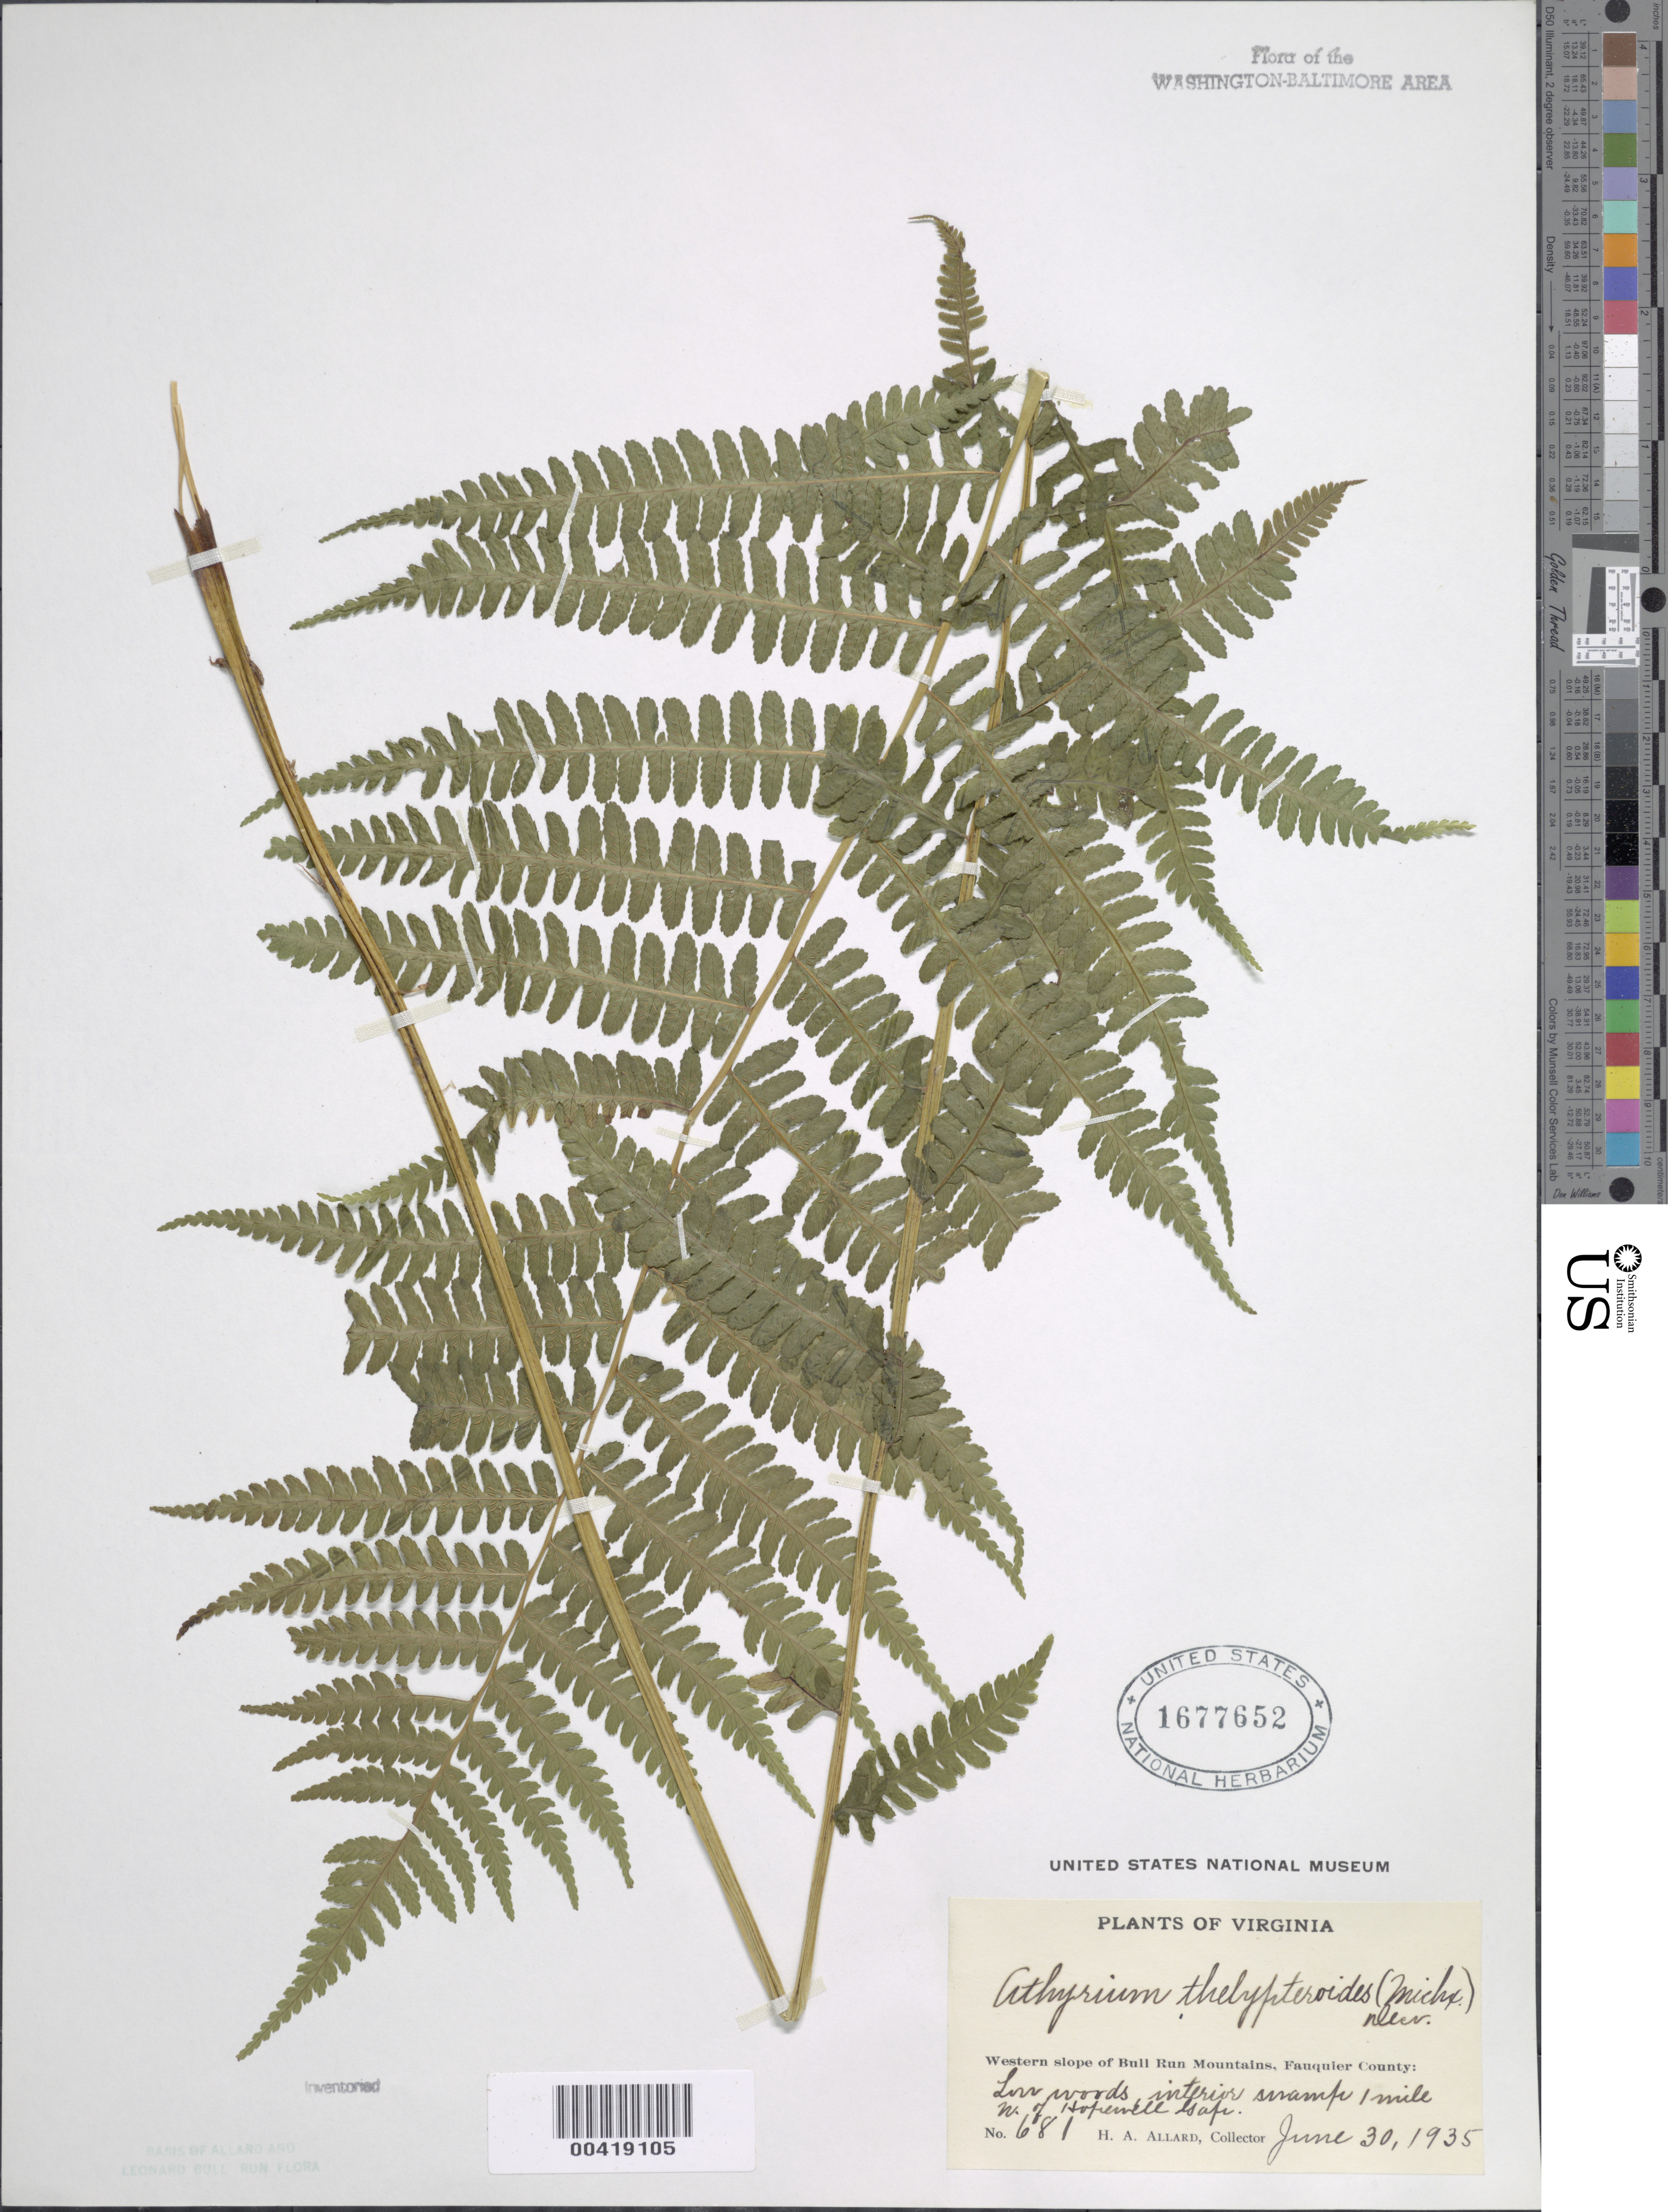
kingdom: Plantae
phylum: Tracheophyta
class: Polypodiopsida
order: Polypodiales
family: Athyriaceae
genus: Deparia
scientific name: Deparia acrostichoides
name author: (Sw.) M. Kato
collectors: H. A. Allard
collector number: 681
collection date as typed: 30 Jun 1935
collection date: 1935-06-30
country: United States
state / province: Virginia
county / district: Fauquier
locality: North of Hopewell Gap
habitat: Low woods, interior swamp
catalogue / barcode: US 1677652